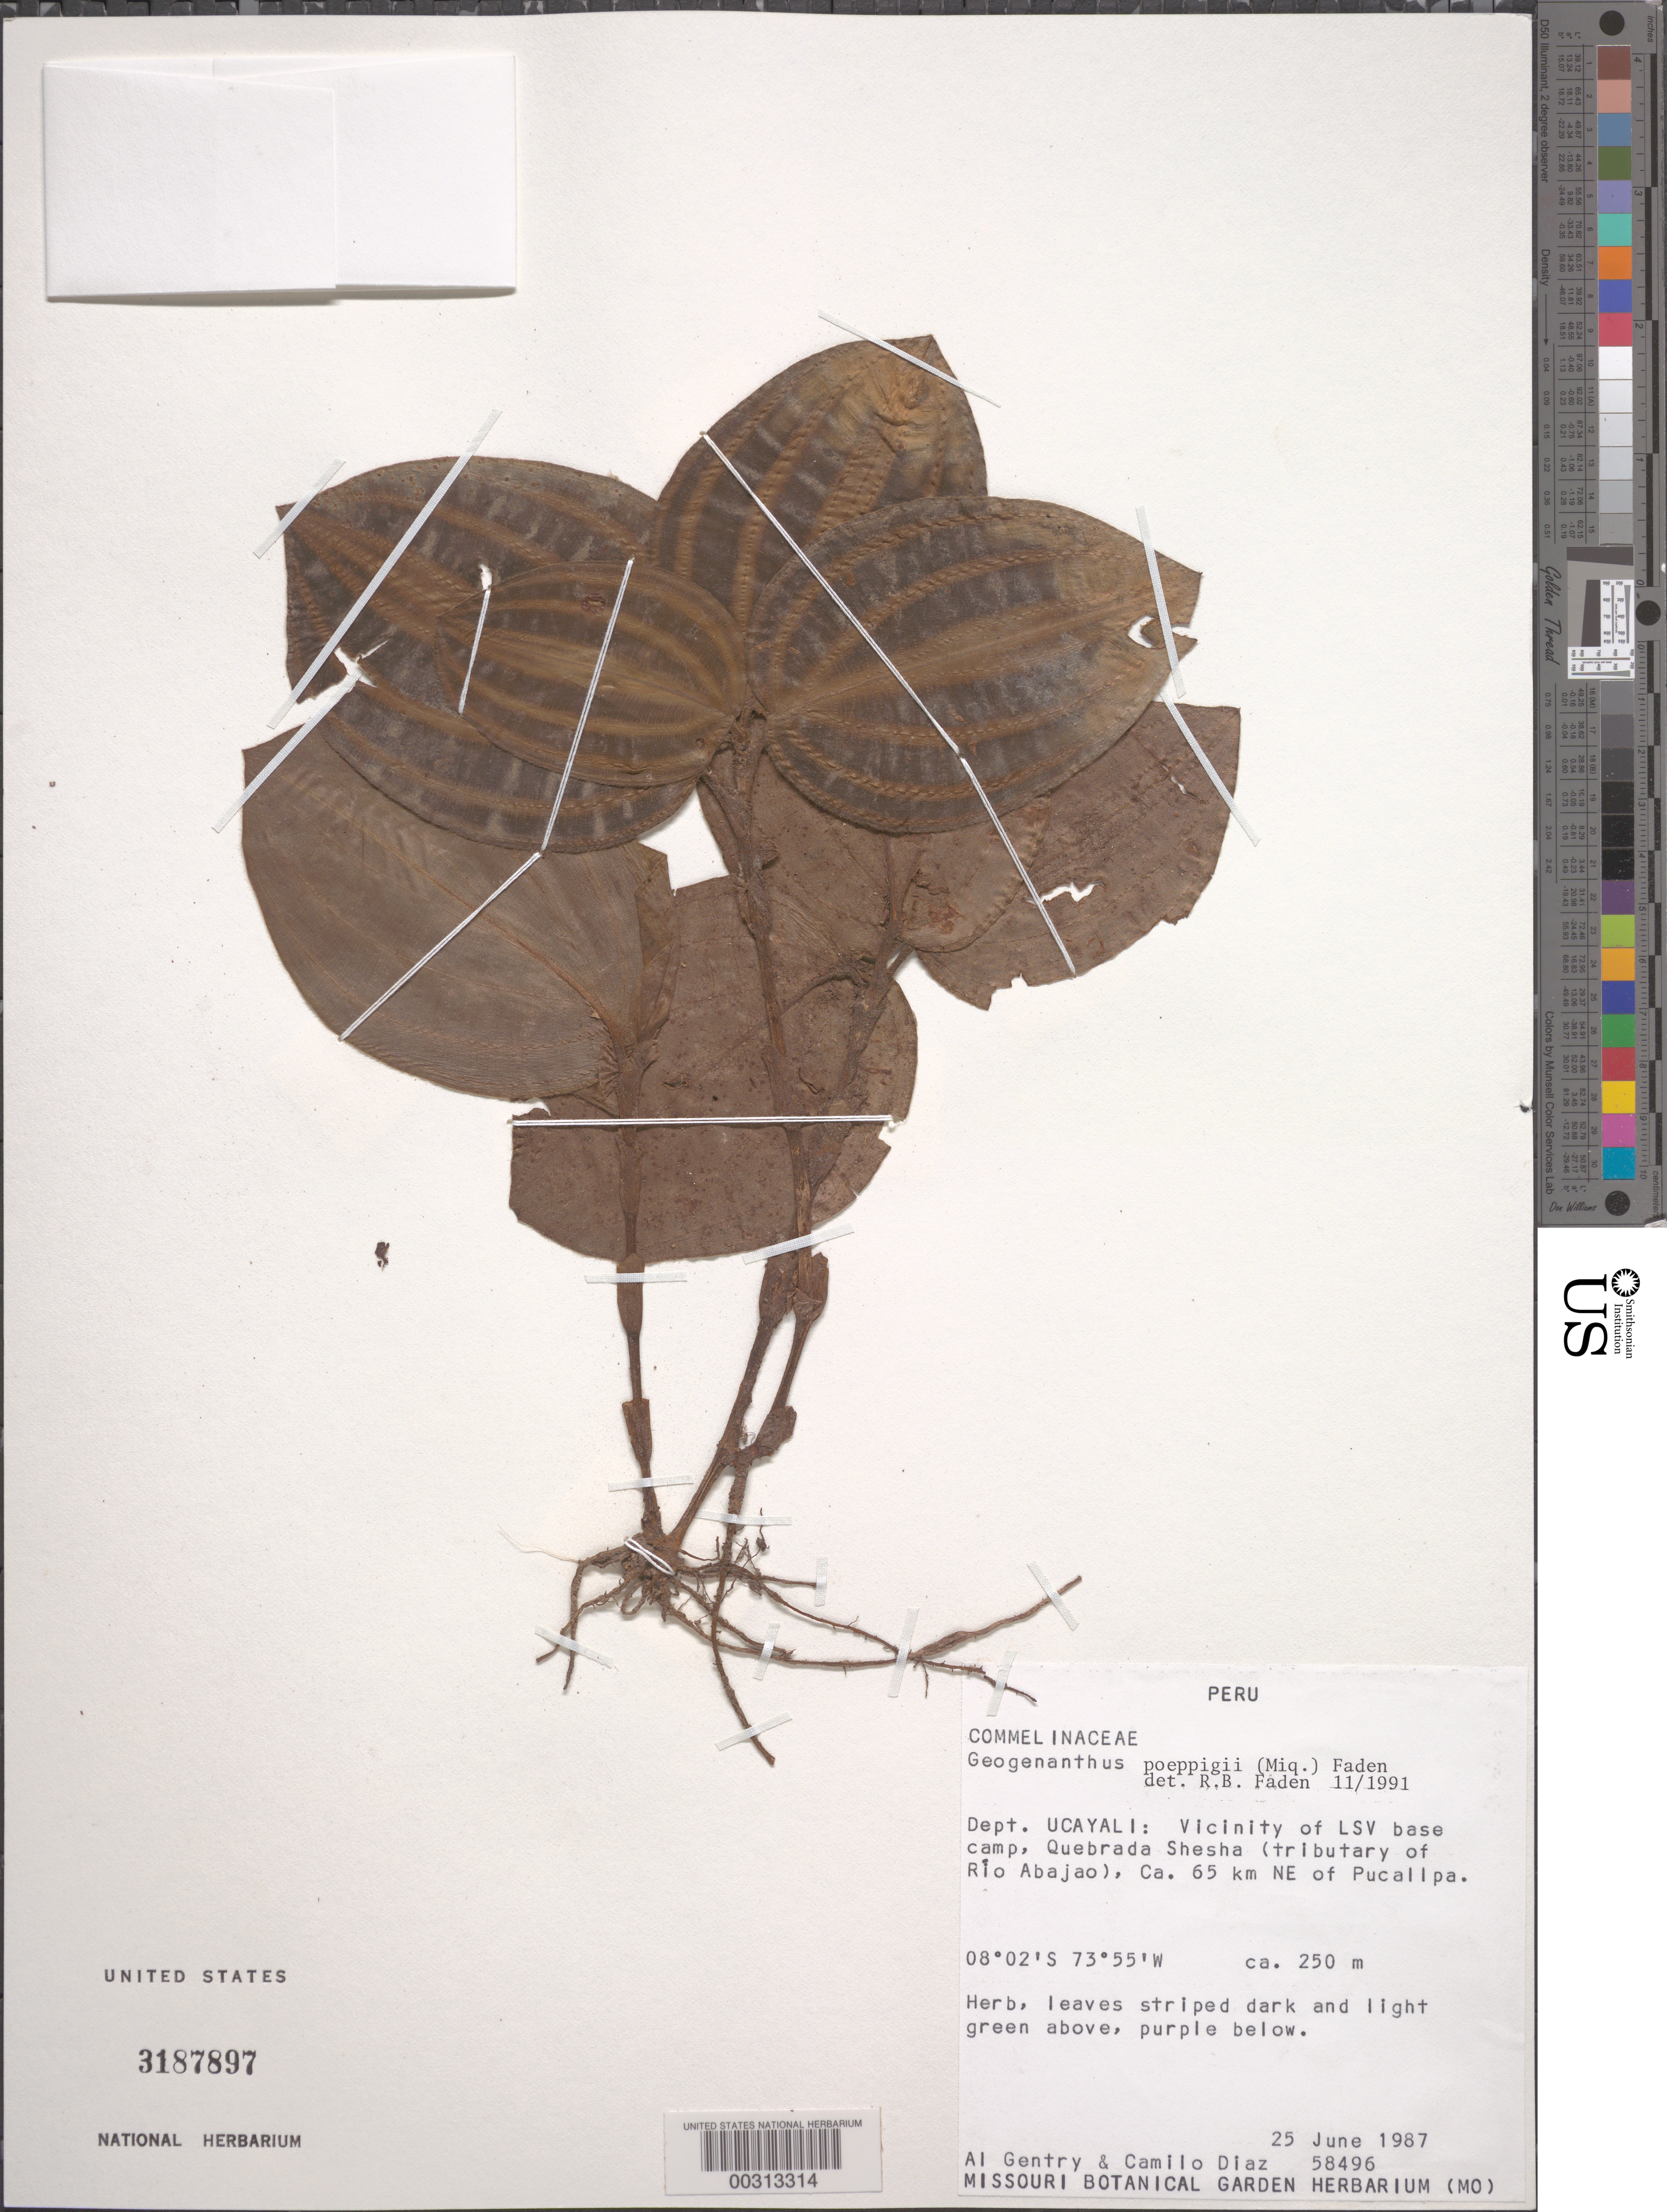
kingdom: Plantae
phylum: Tracheophyta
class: Liliopsida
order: Commelinales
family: Commelinaceae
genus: Geogenanthus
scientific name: Geogenanthus poeppigii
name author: (Miq.) Faden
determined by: Faden, Robert B., (US), Smithsonian Institution - National Museum of Natural History (UNITED STATES)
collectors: A. H. Gentry & C. Díaz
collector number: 58496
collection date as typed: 25 Jun 1987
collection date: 1987-06-25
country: Peru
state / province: Ucayali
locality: Quebrada Shesha, Ucayali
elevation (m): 600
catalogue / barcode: US 3187897